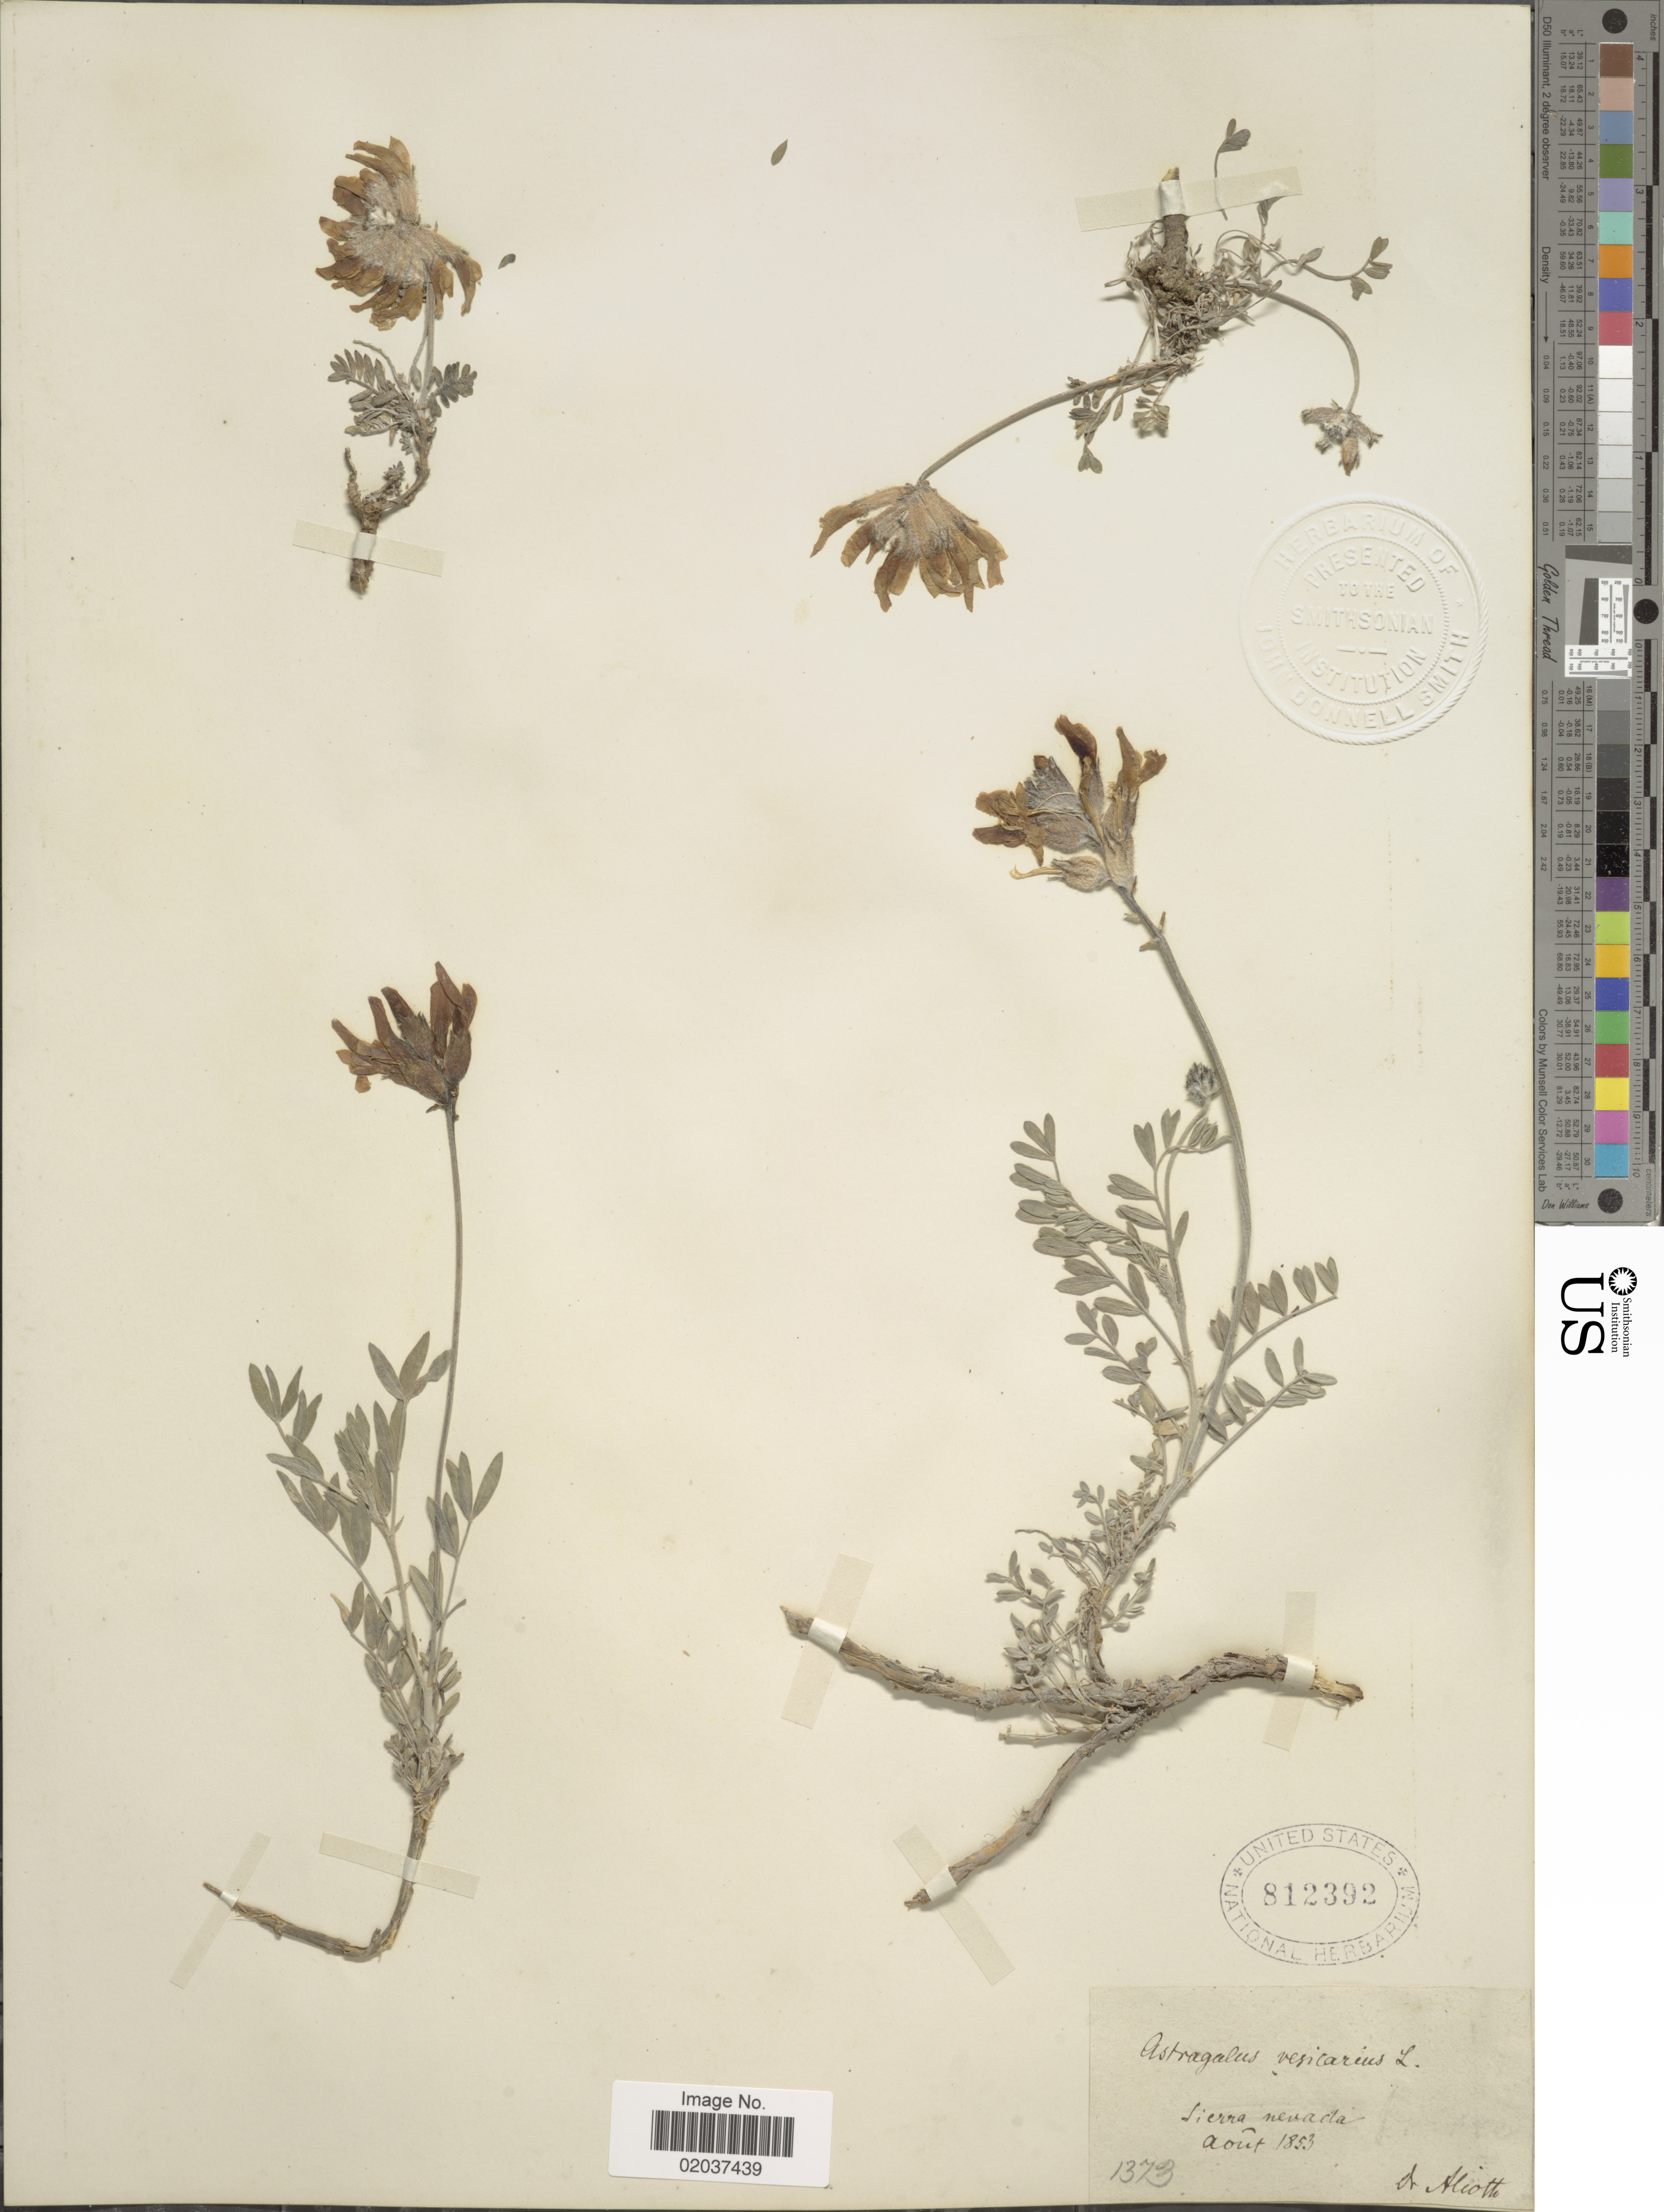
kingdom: Plantae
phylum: Tracheophyta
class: Magnoliopsida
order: Fabales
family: Fabaceae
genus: Astragalus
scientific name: Astragalus vesicarius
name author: L.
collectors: Alioth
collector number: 1373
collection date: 1853-08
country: United States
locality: Sierra Nevada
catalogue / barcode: US 812392